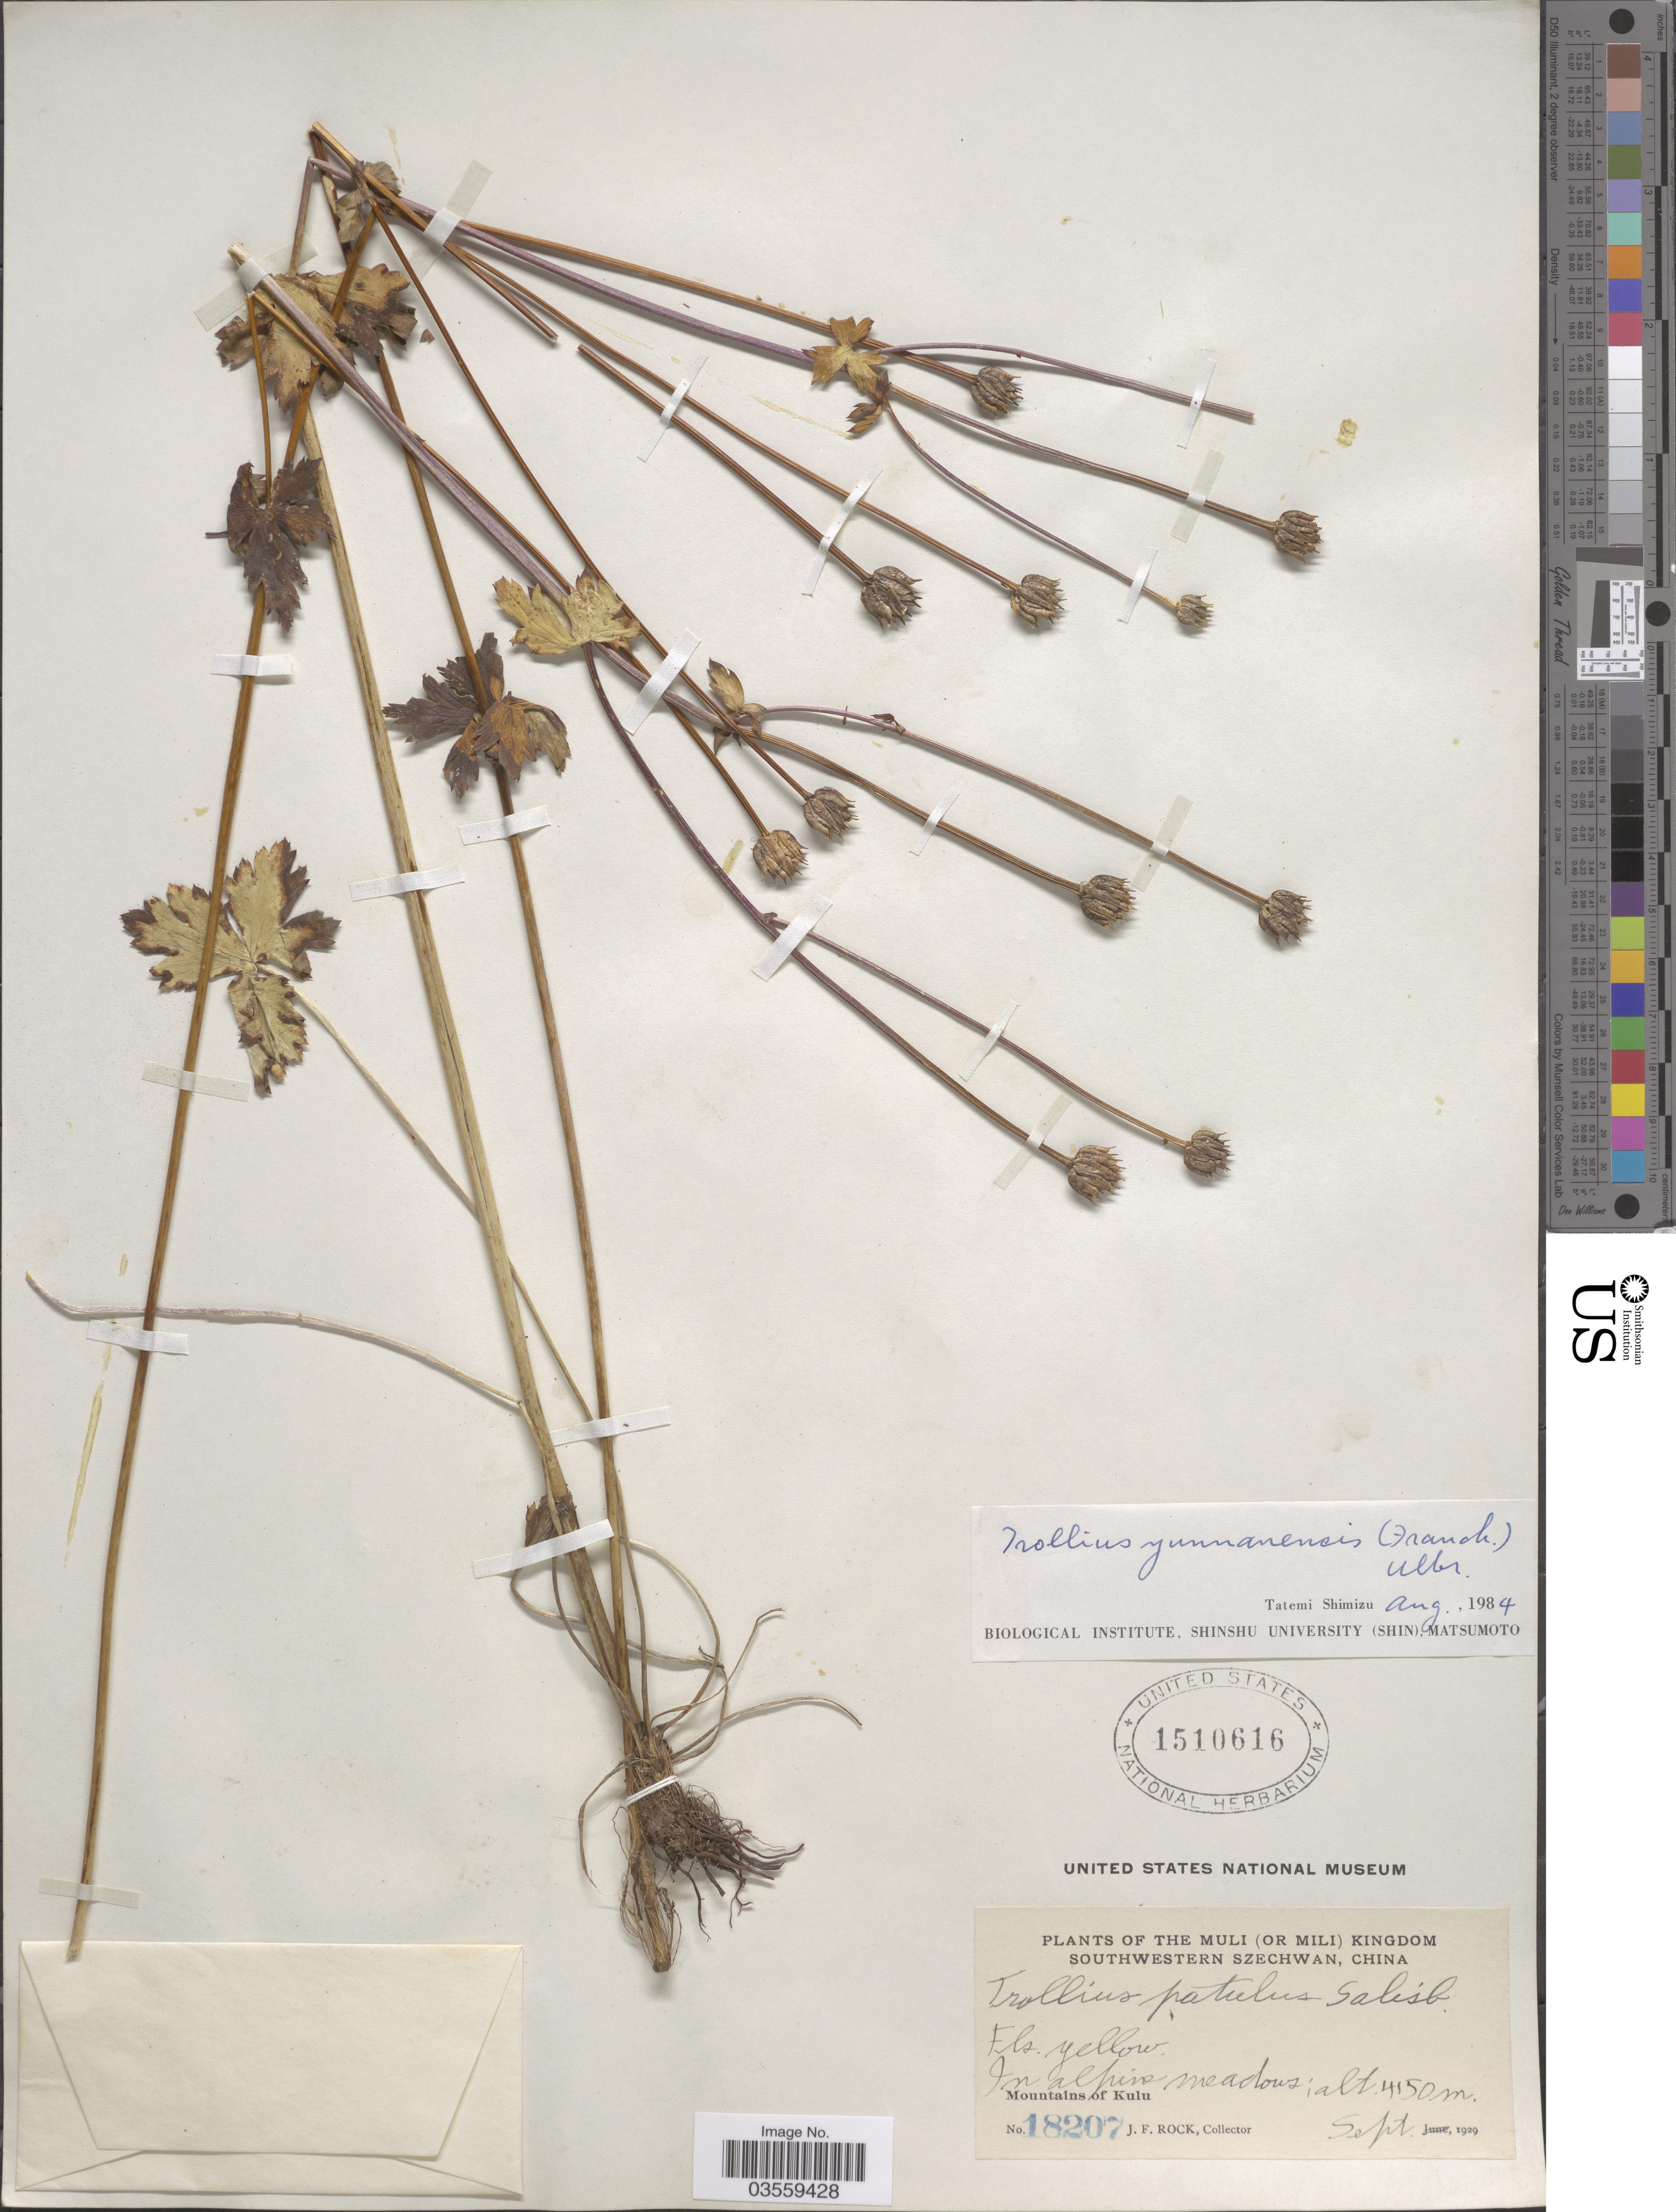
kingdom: Plantae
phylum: Tracheophyta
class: Magnoliopsida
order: Ranunculales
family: Ranunculaceae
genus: Trollius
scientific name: Trollius yunnanensis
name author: Ulbr.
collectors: J. Rock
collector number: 18207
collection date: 1929-09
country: China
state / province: Sichuan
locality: The Muli (or Mili) Kingdom Southwestern Szechwan. In alpine meadows. Mountains of Kulu.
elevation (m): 4150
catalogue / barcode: US 1510616